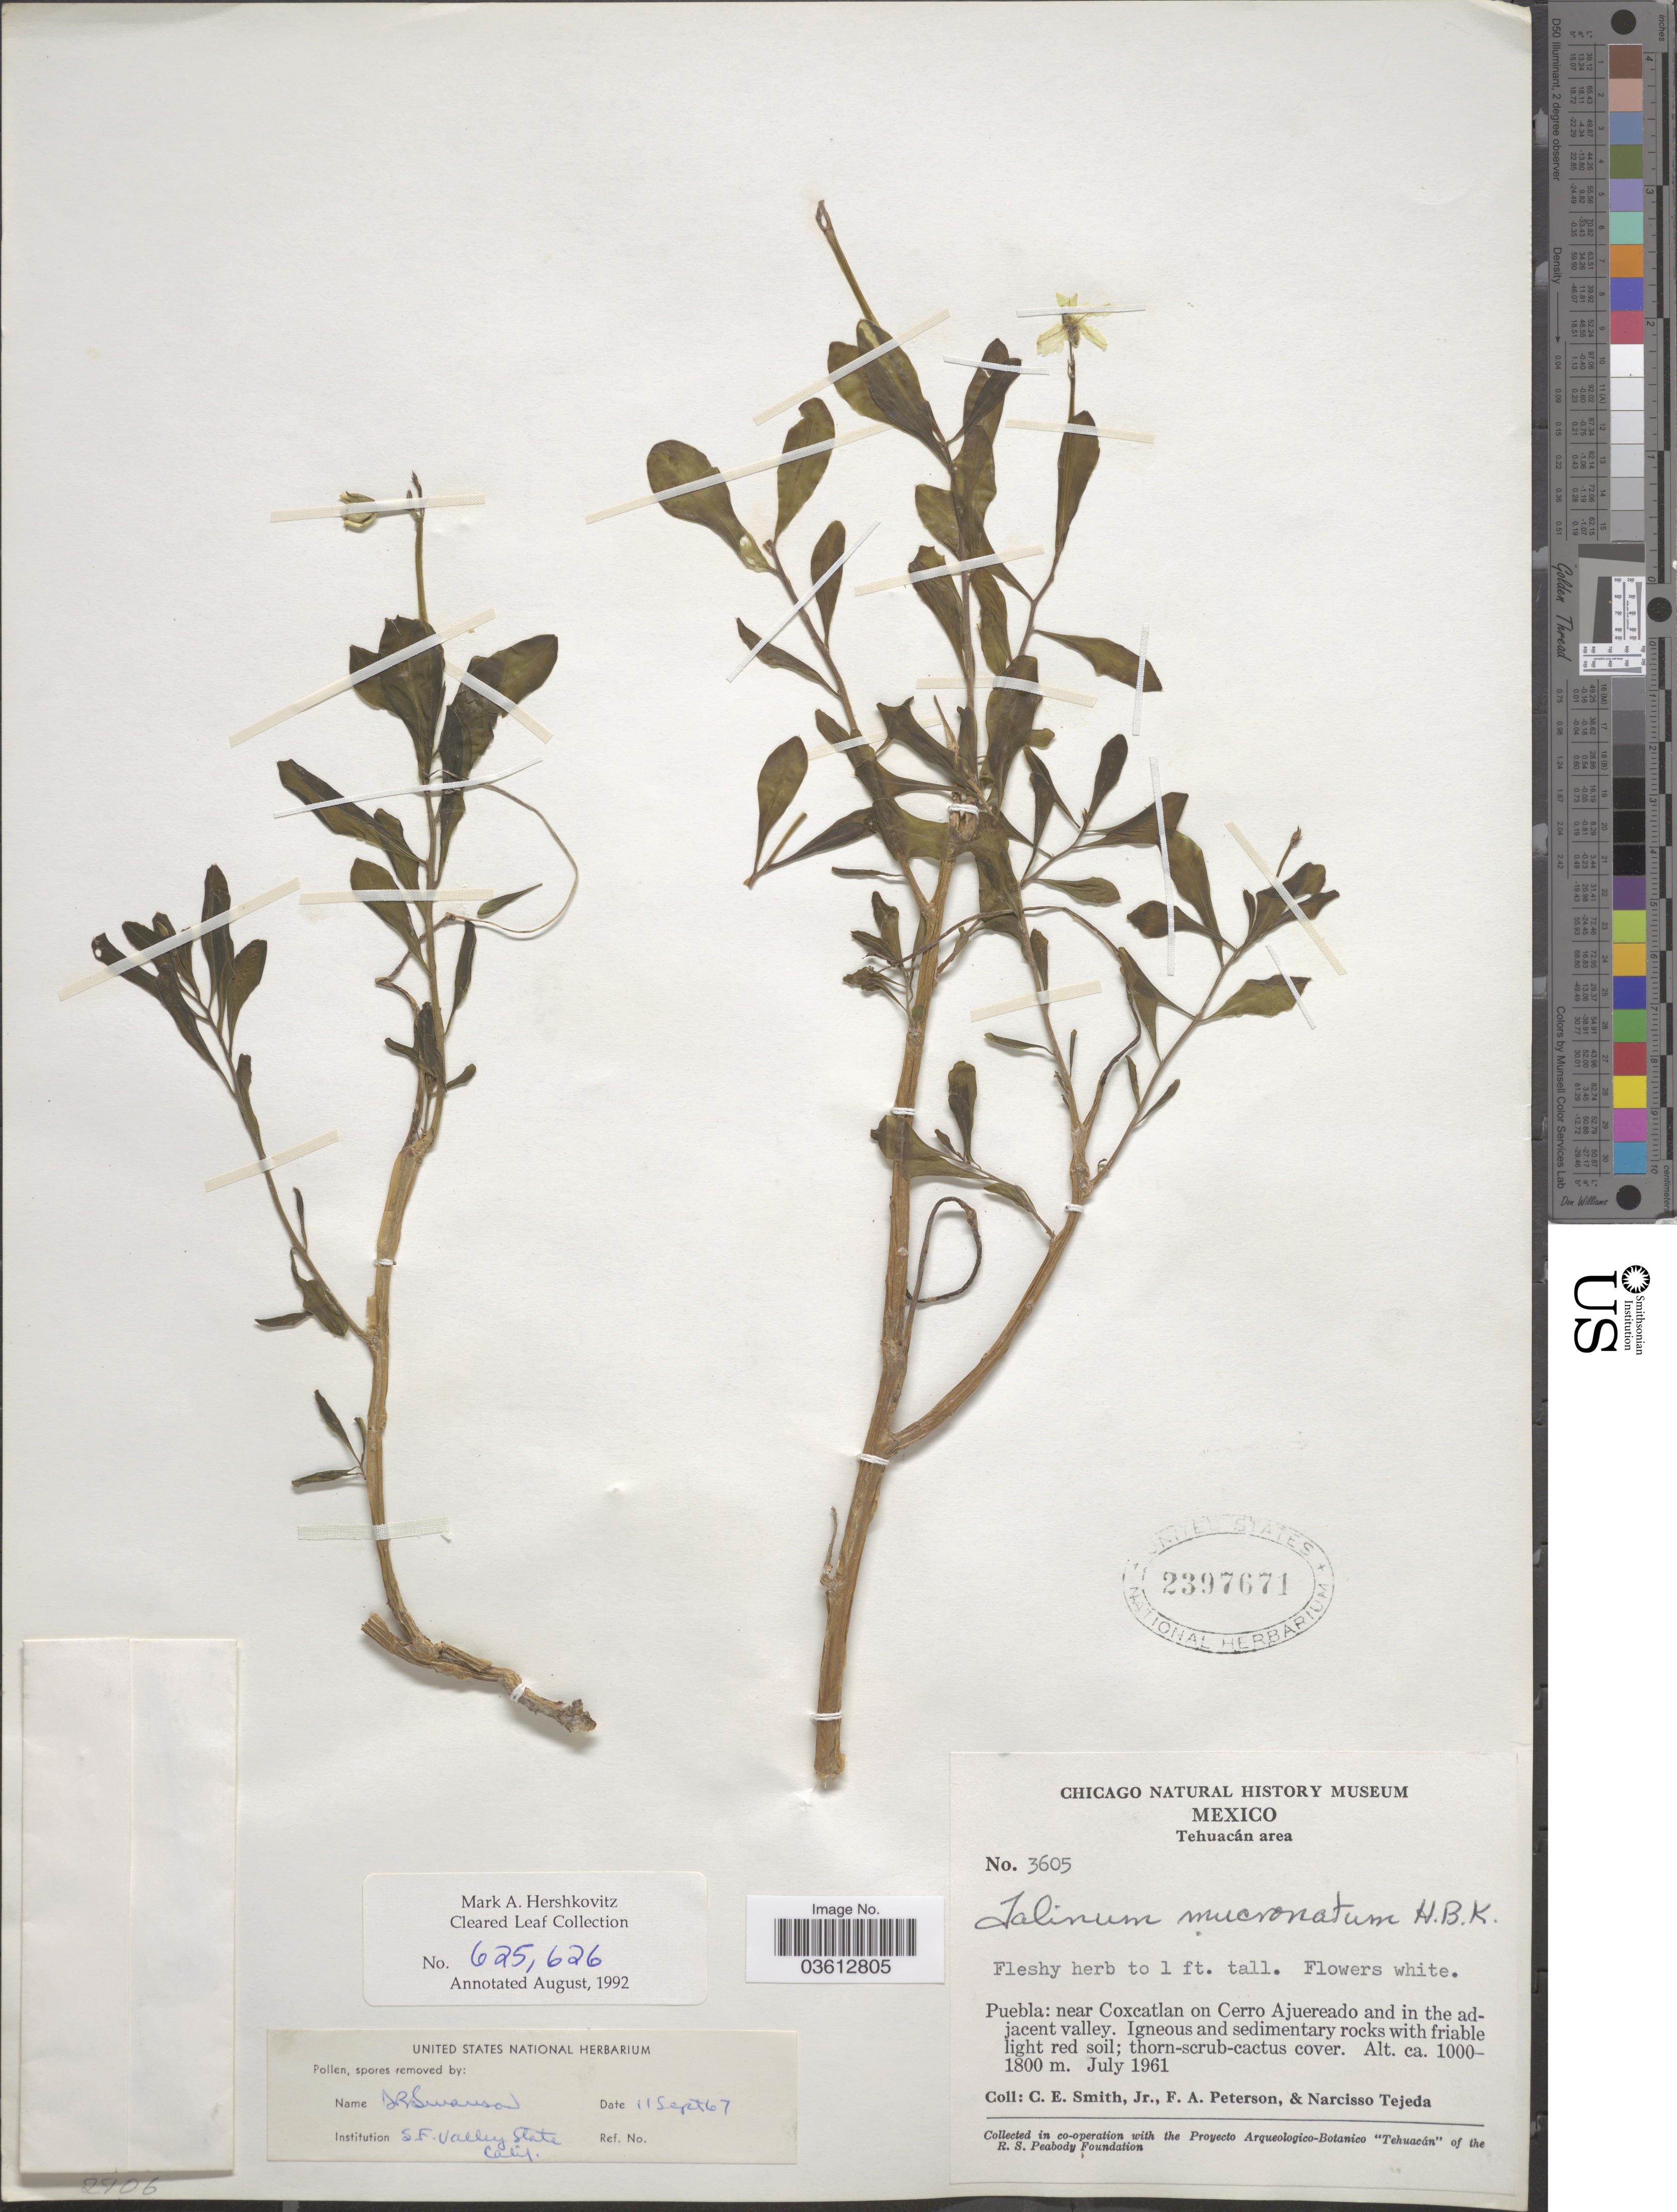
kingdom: Plantae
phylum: Tracheophyta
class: Magnoliopsida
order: Caryophyllales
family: Talinaceae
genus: Talinum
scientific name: Talinum mucronatum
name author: Kunth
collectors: C. E. Smith Jr., F. A. Peterson & N. Tejeda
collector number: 3605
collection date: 1961-07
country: Mexico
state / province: Puebla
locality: Tehuacán area. Near Coxcatlan on Cerro Ajuereado and in the adjacent valley.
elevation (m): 1000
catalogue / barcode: US 2397671